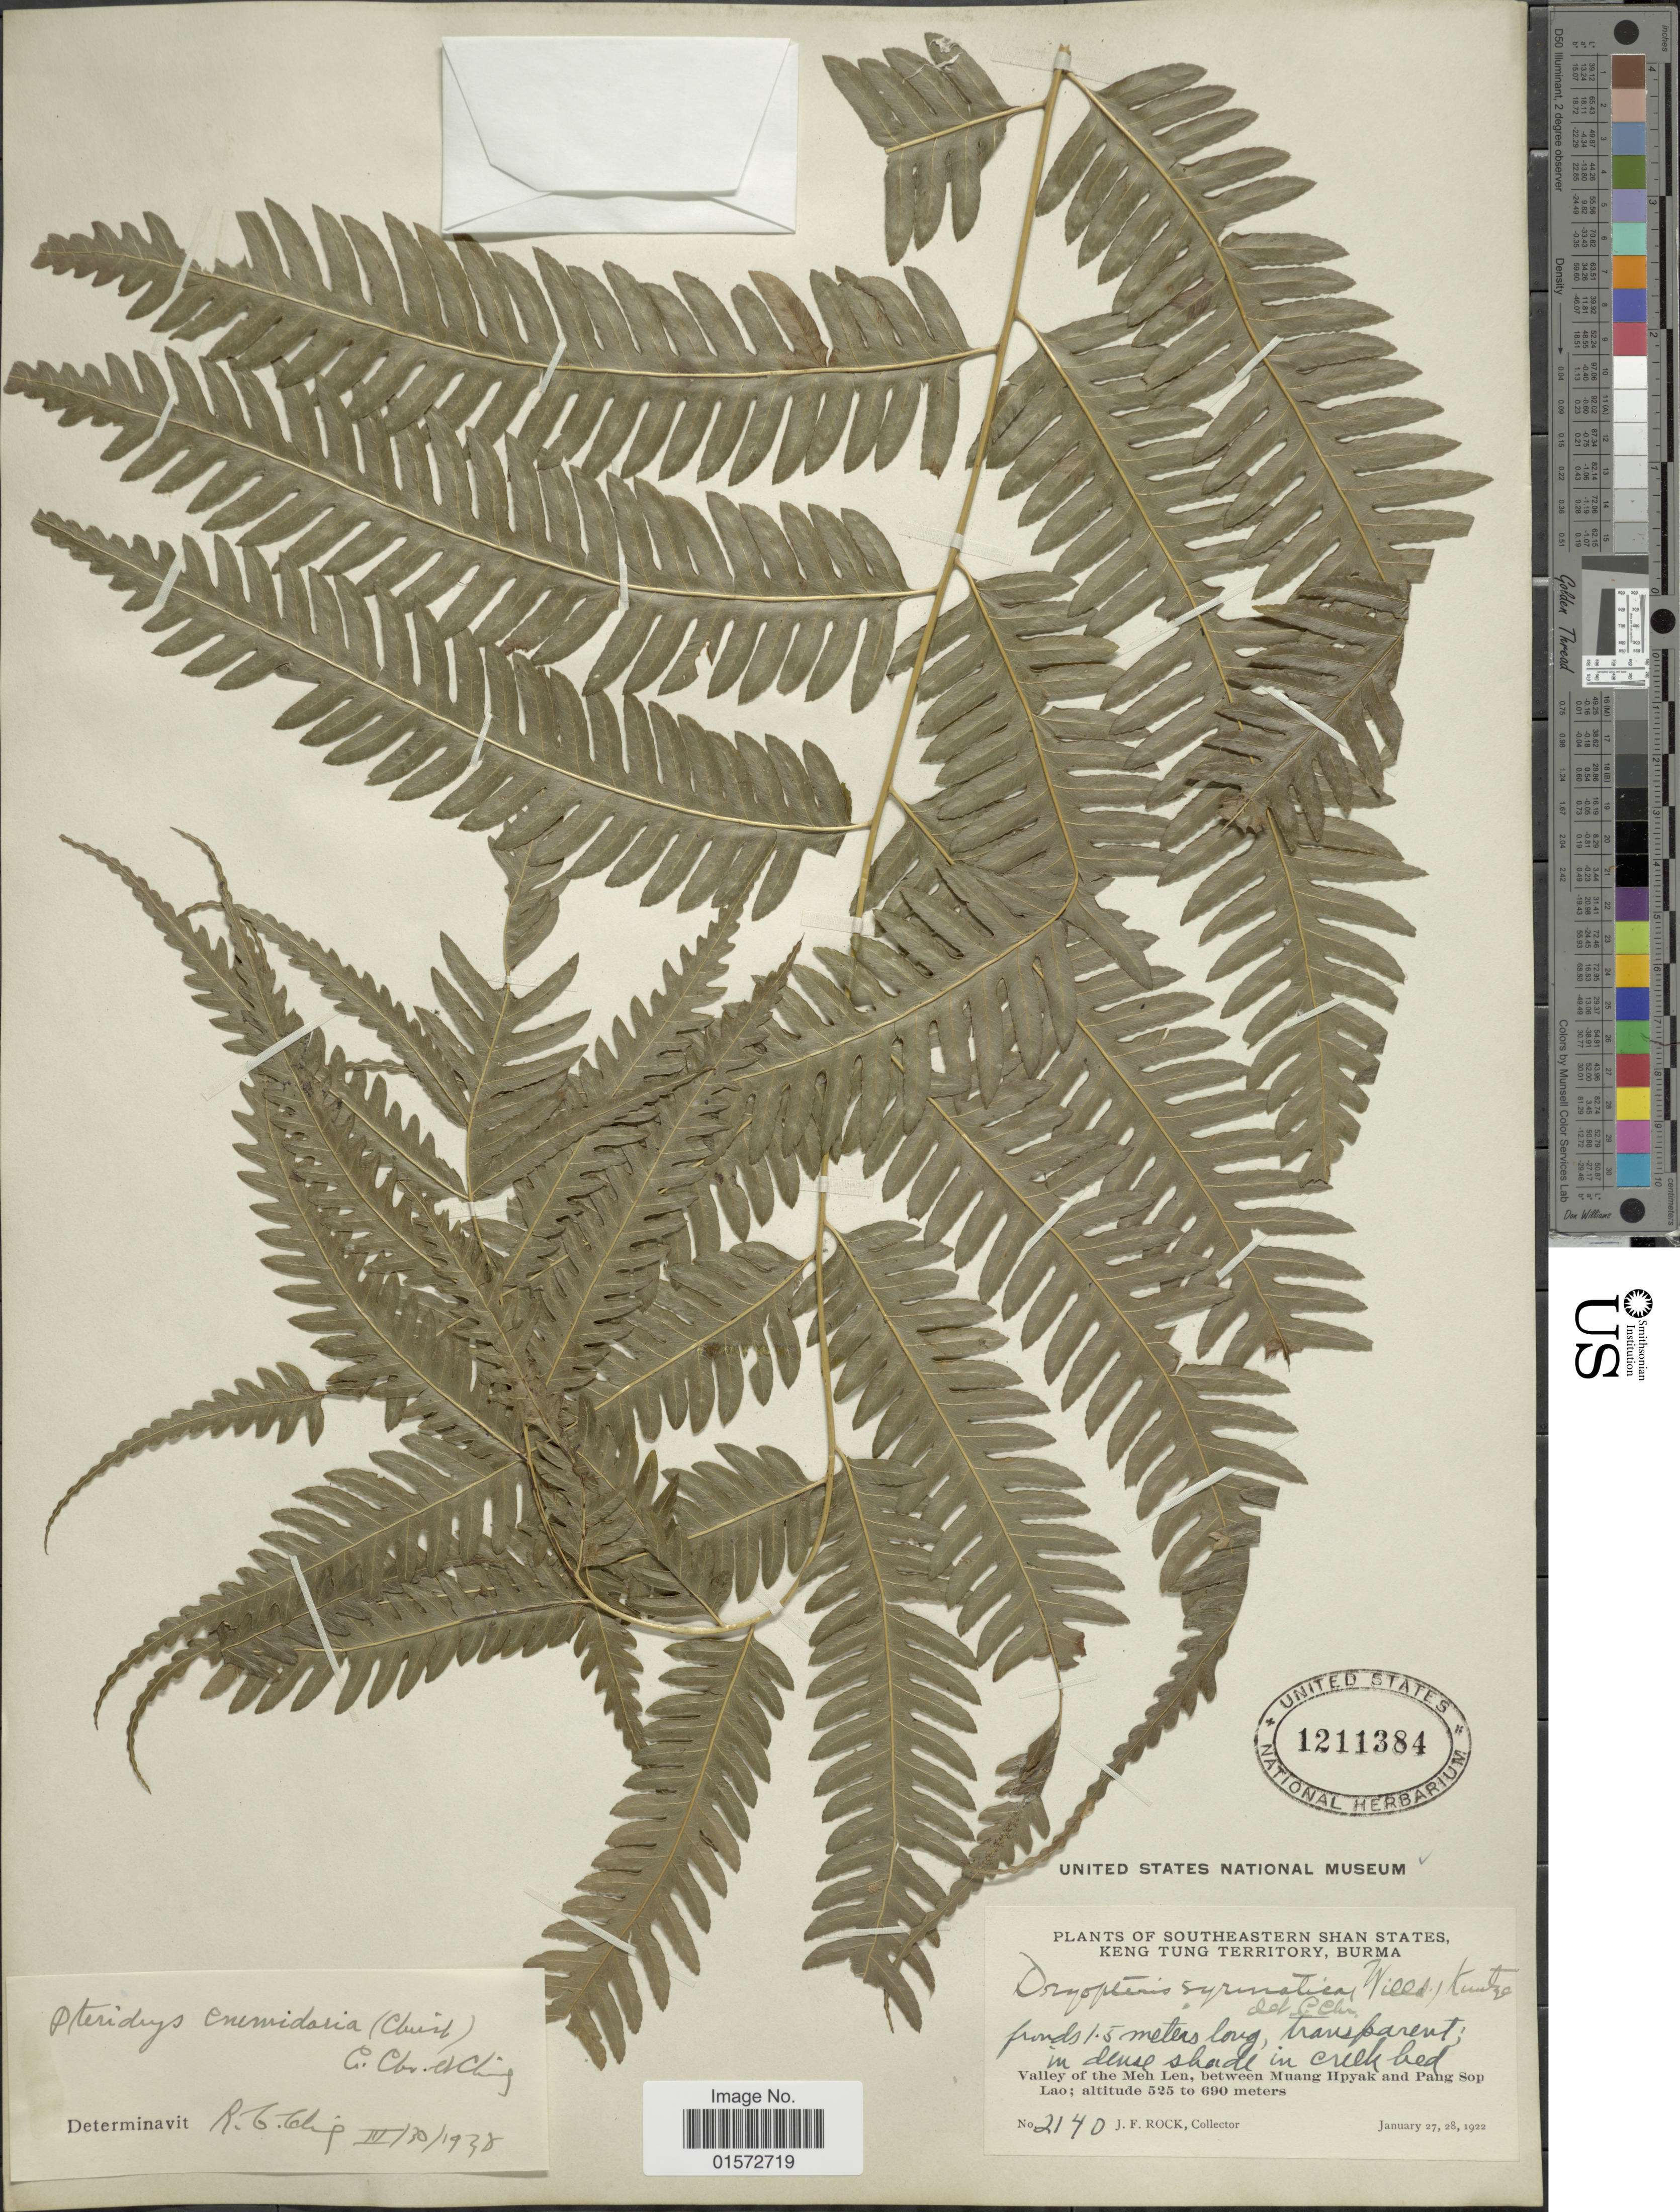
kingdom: Plantae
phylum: Tracheophyta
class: Polypodiopsida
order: Polypodiales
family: Tectariaceae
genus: Pteridrys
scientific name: Pteridrys cnemidaria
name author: (Christ) C. Chr. & Ching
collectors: J. Rock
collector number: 2140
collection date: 1922-01-27/1922-01-28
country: Myanmar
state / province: Shan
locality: Southeastern Shan States, Keng Tung Territory, Burma. Valley of the Meh Len, between Munag Hpyak and Pang Sop Lao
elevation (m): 525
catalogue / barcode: US 1211384